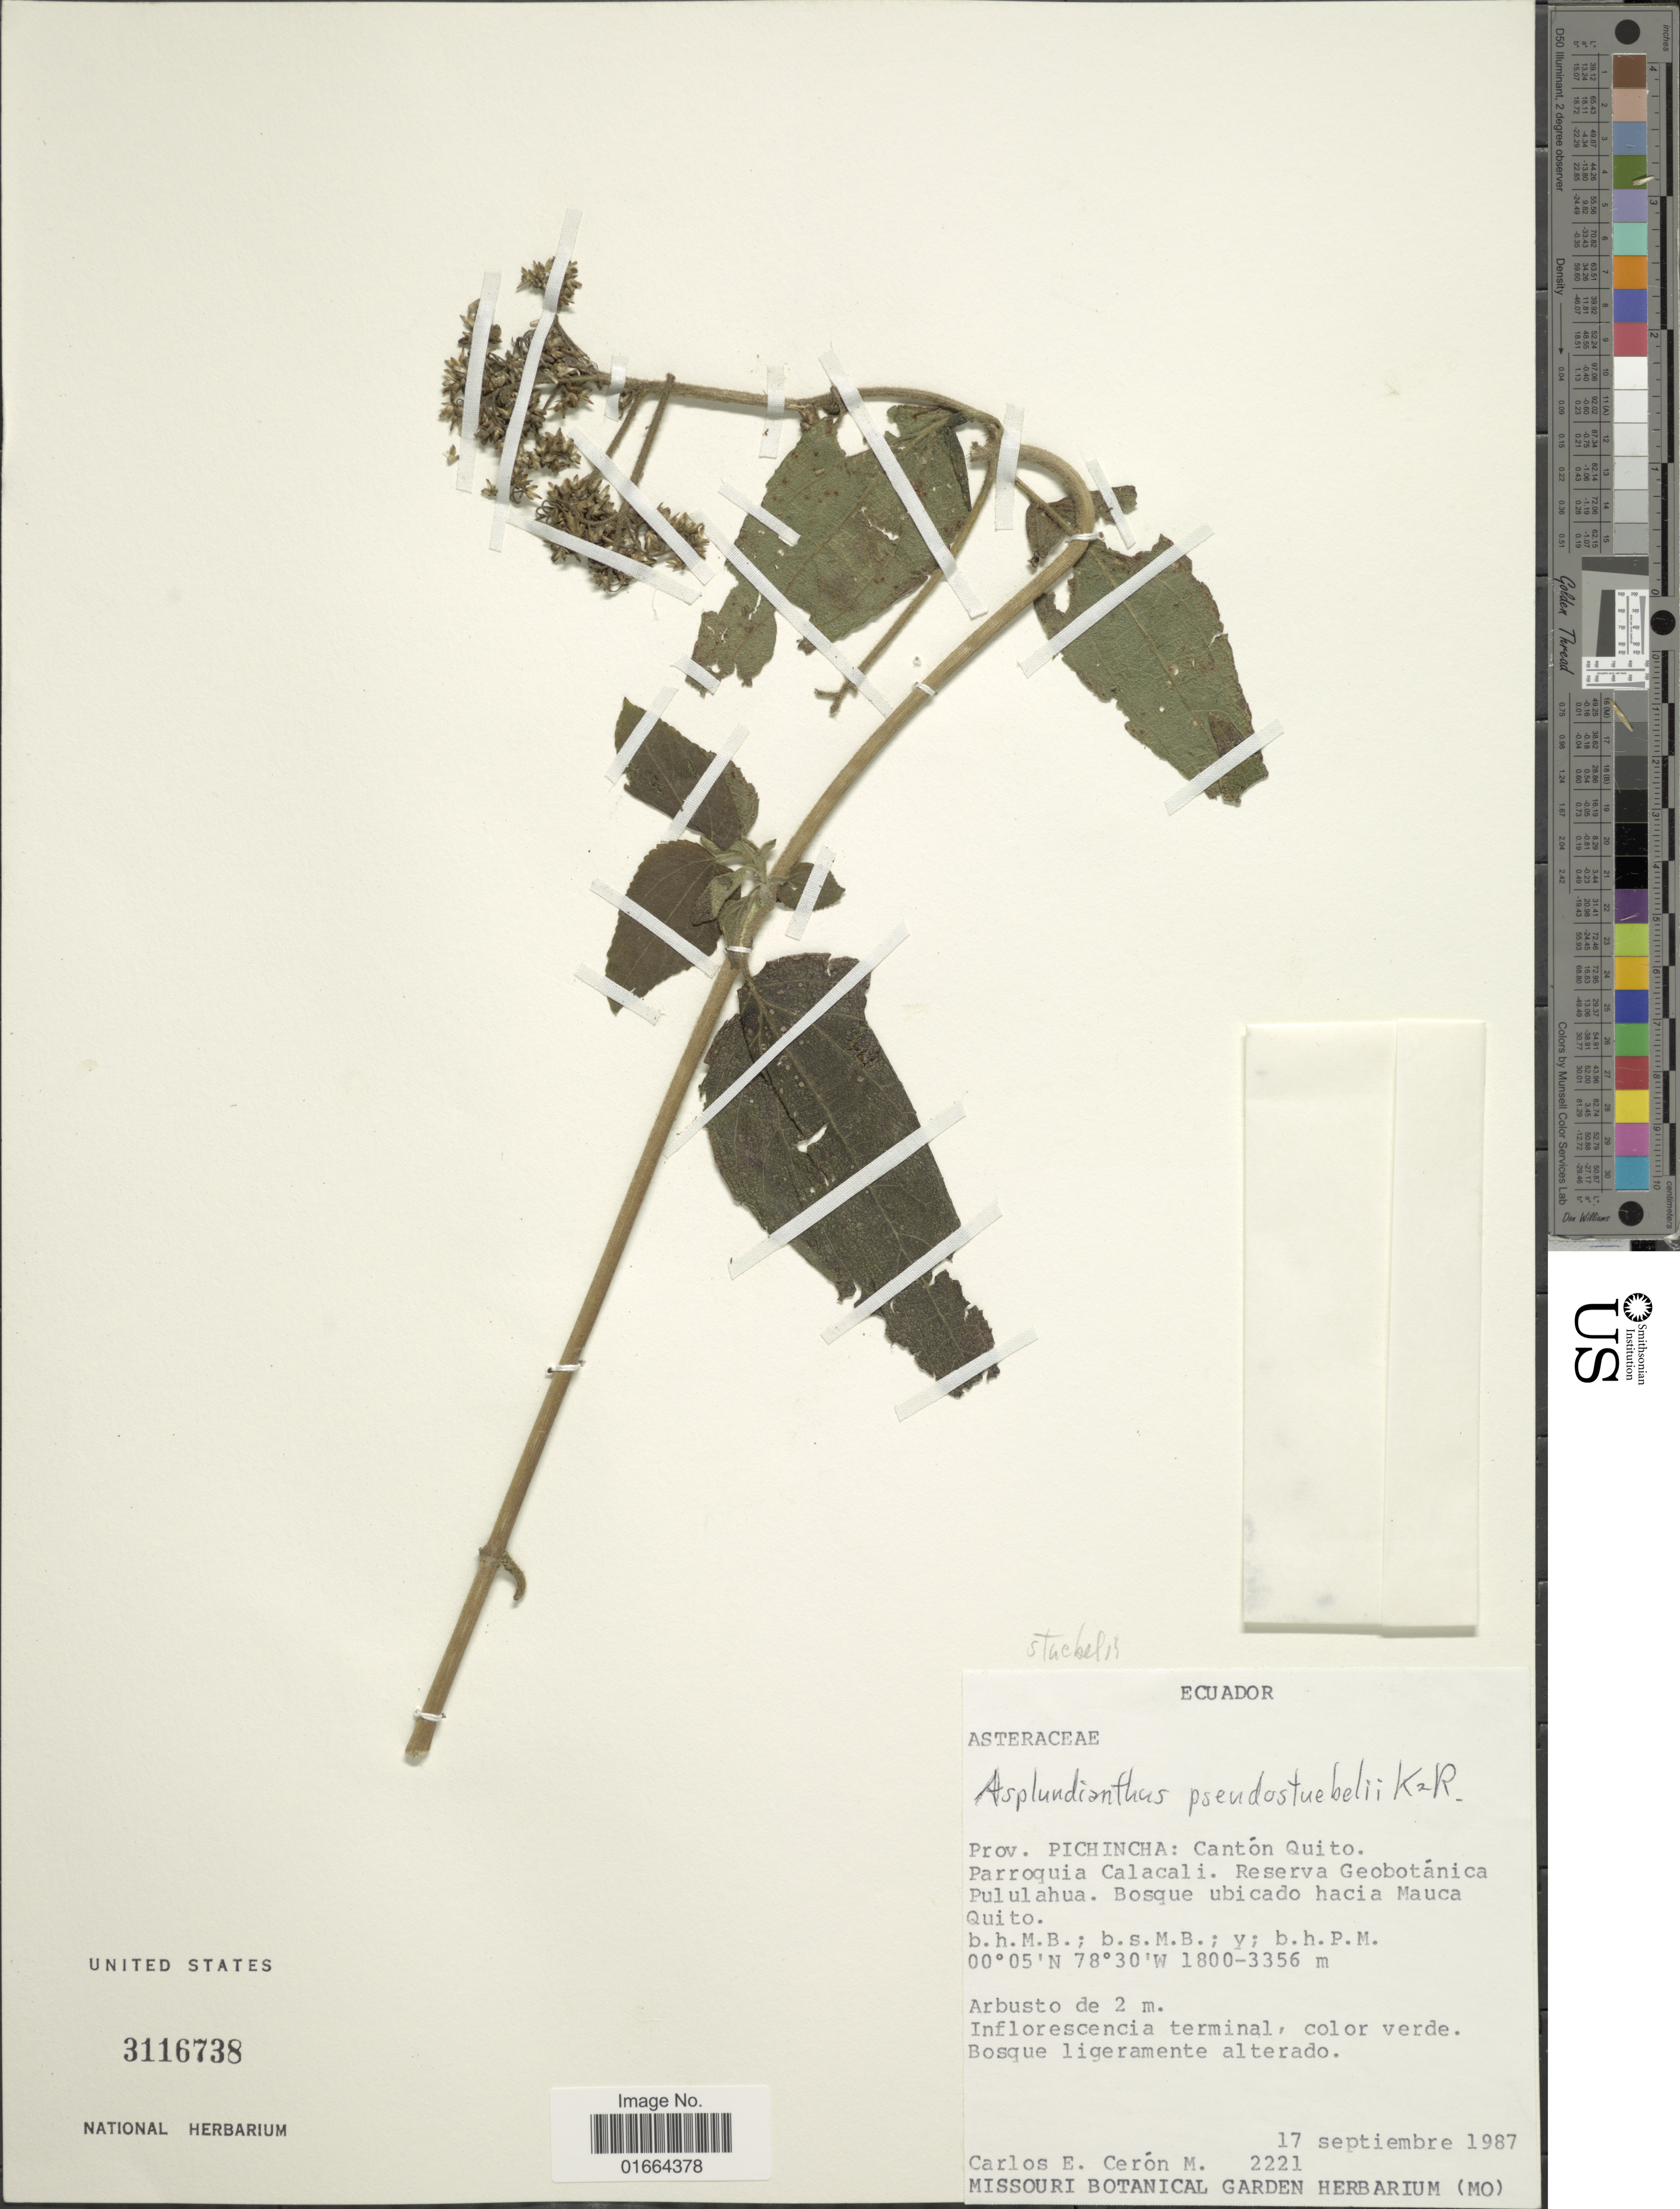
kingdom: Plantae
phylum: Tracheophyta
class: Magnoliopsida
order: Asterales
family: Asteraceae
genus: Asplundianthus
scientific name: Asplundianthus stuebelii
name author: (Hieron.) R.M. King & H. Rob.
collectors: C. E. Cerón M.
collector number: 2221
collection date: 1987-09-17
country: Ecuador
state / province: Pichincha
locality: Prov.: Pichincha: Canton Quito. Parraguia Calacali, Reserva Geobotanica Pululahua, Bosque ubicado hacia Mauca Quito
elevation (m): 1800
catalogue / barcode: US 3116738